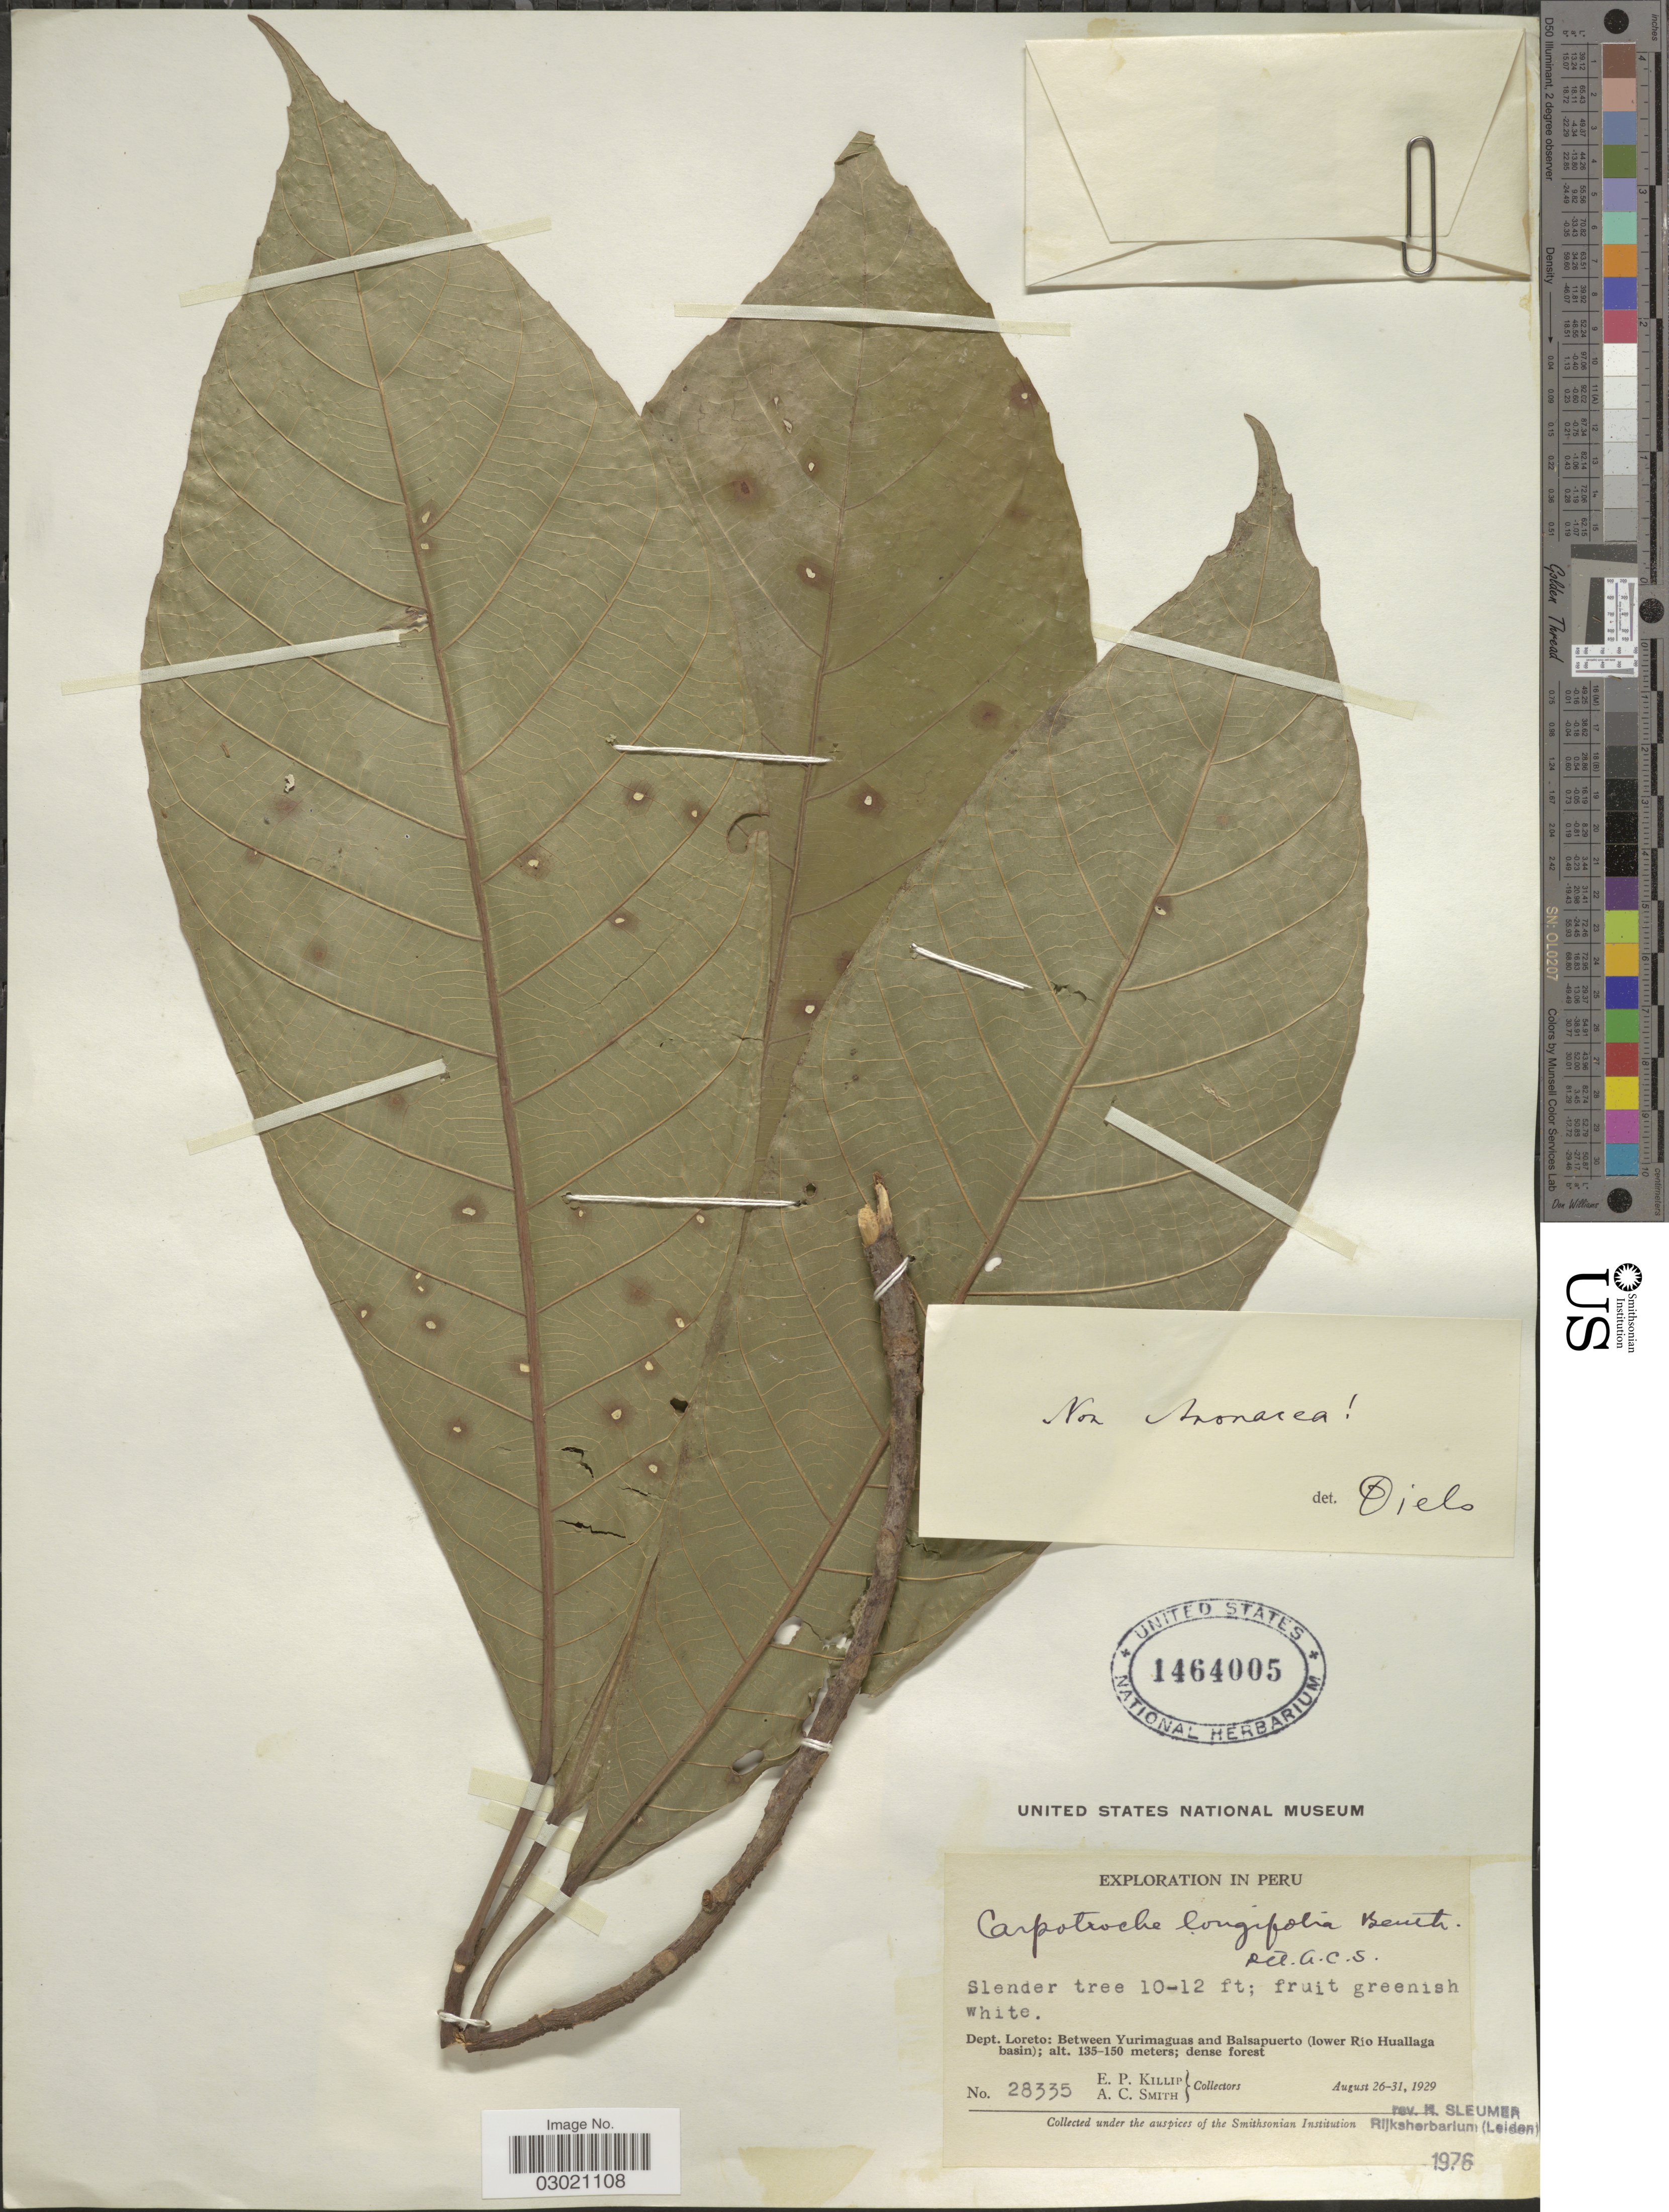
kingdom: Plantae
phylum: Tracheophyta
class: Magnoliopsida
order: Malpighiales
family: Achariaceae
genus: Carpotroche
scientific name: Carpotroche longifolia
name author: (Poepp.) Benth.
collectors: E. P. Killip & A. C. Smith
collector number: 28335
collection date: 1929-08-26/1929-08-31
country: Peru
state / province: Loreto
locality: Dept. Loreto: Between Yurimaguas and Balsapuerto (lower Río Huallaga basin).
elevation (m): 135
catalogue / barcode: US 1464005